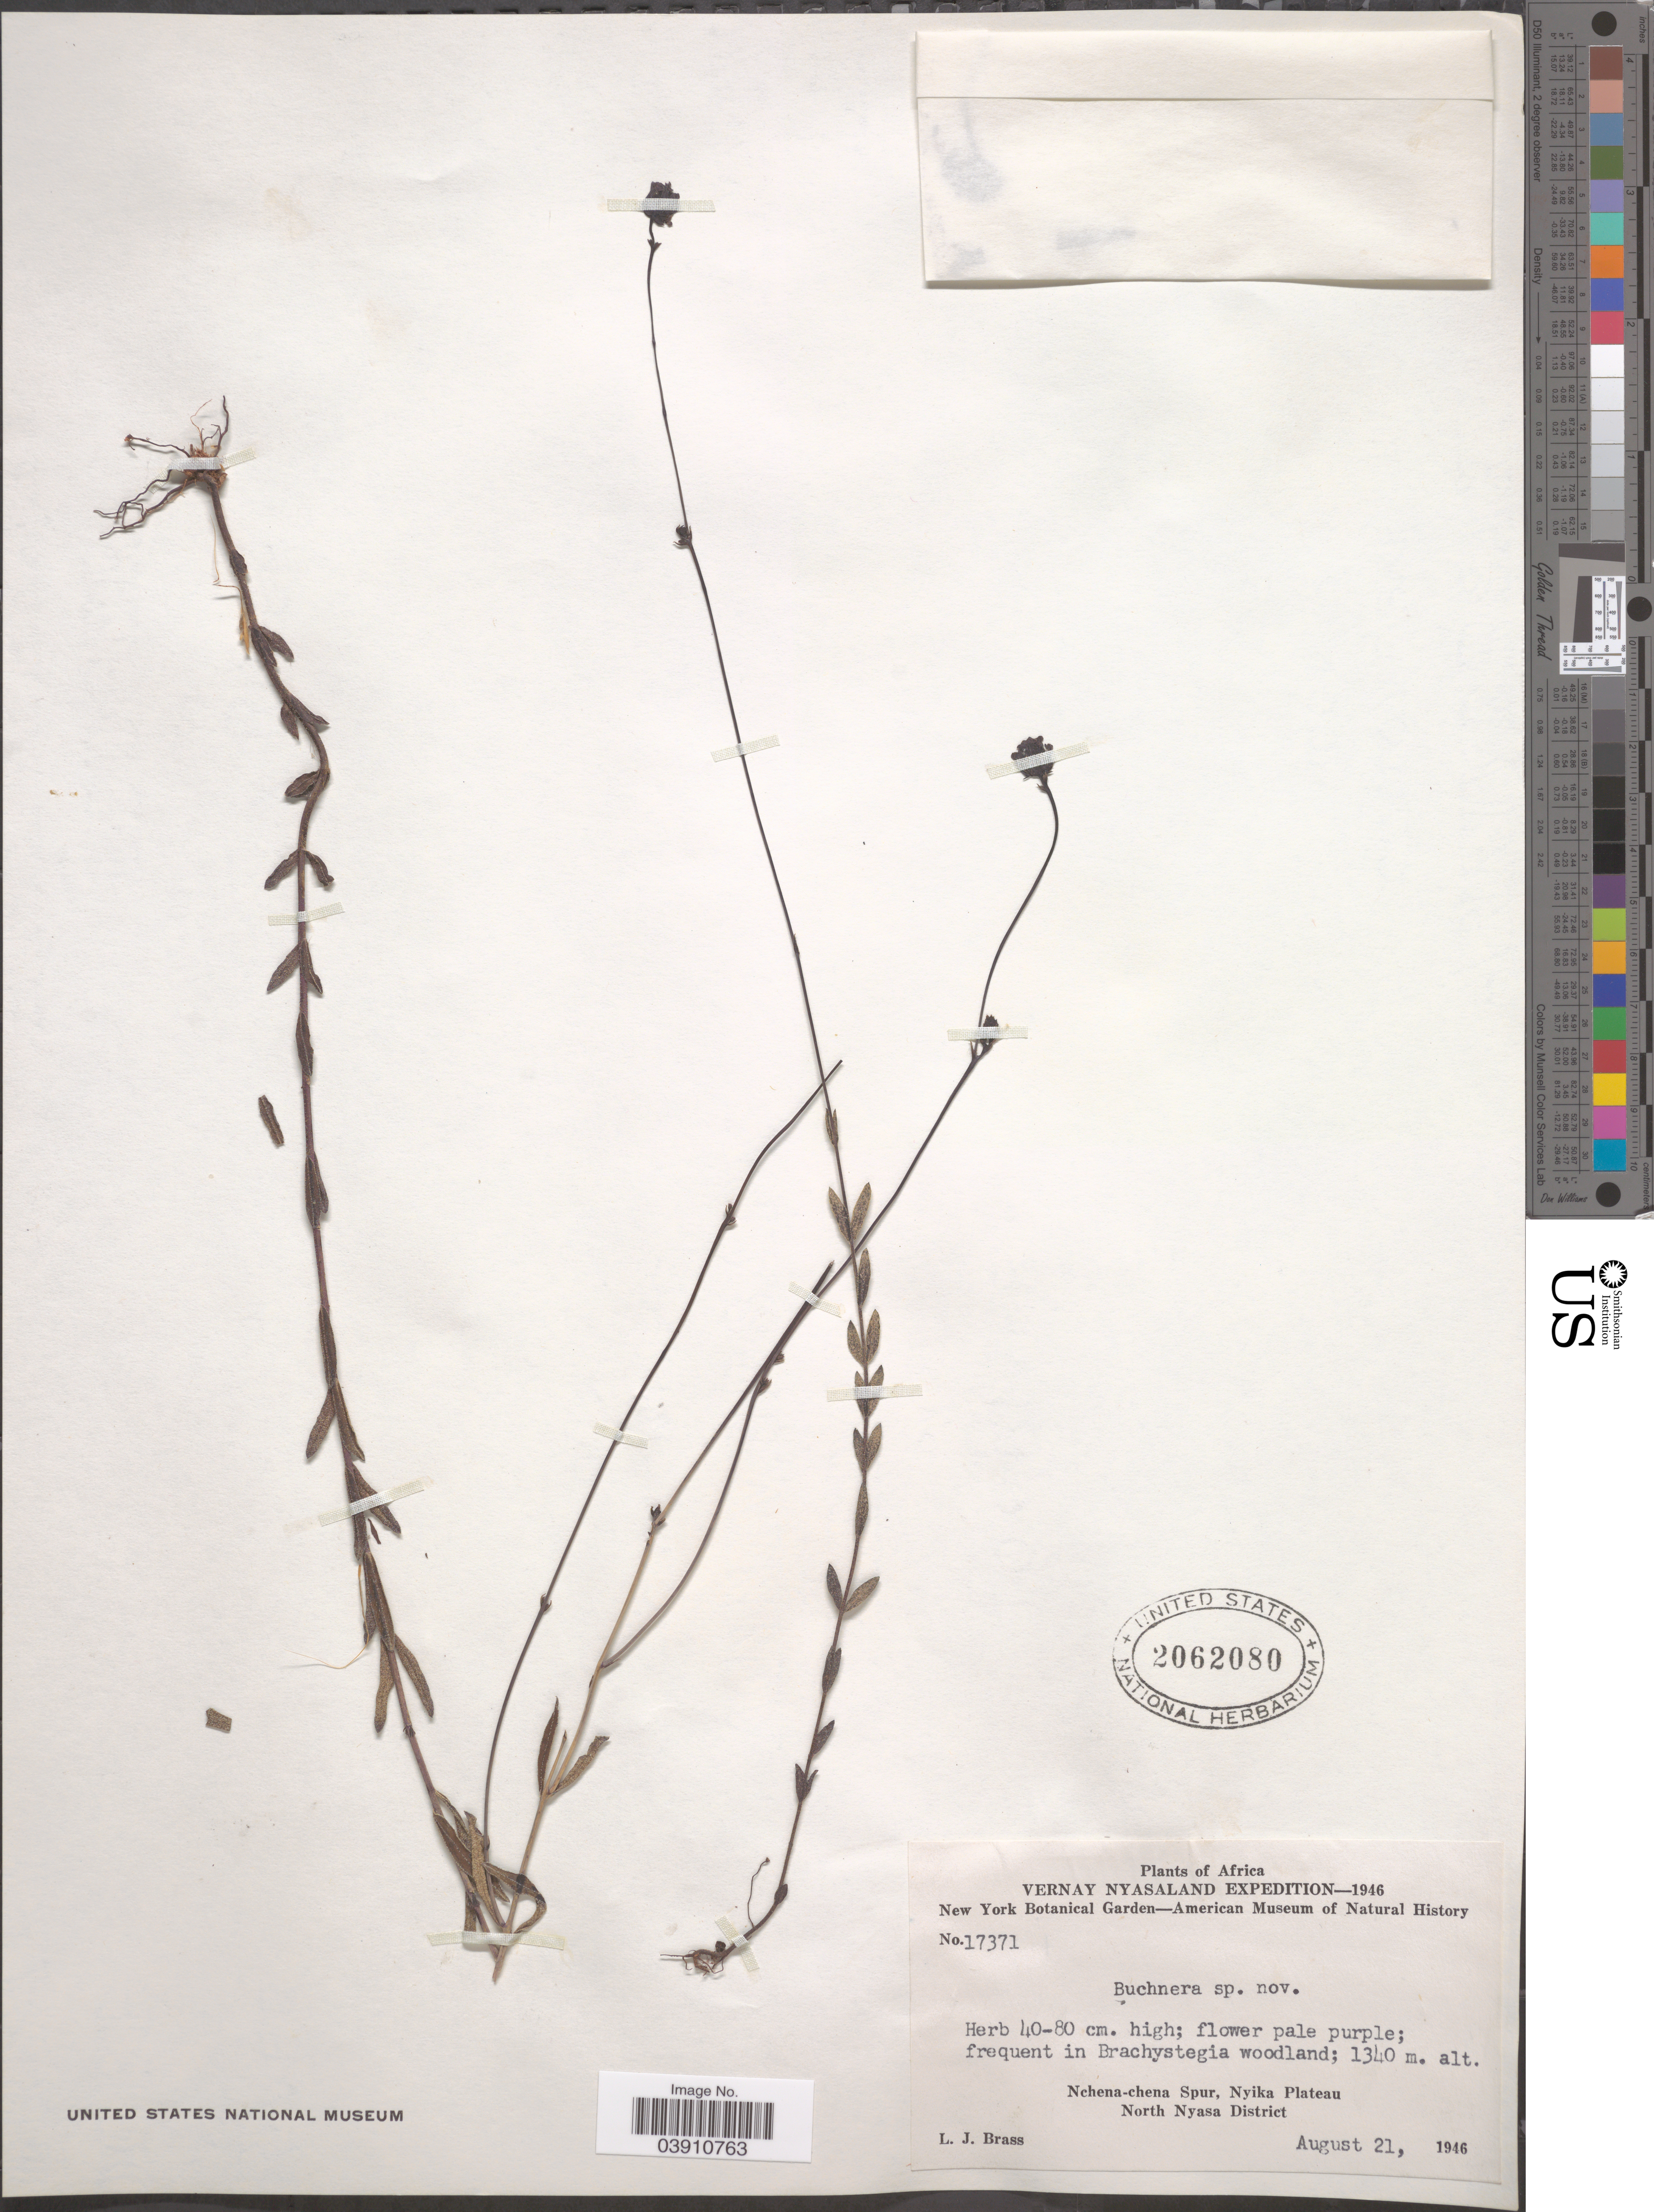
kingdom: Plantae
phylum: Tracheophyta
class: Magnoliopsida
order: Lamiales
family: Orobanchaceae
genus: Buchnera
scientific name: Buchnera sp.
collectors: L. J. Brass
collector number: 17371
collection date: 1946-08-21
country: Malawi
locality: Vernay Nyasaland. Nchena-chena Spur, Nyika Plateau. North Nyasa District.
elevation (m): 1340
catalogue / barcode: US 2062080